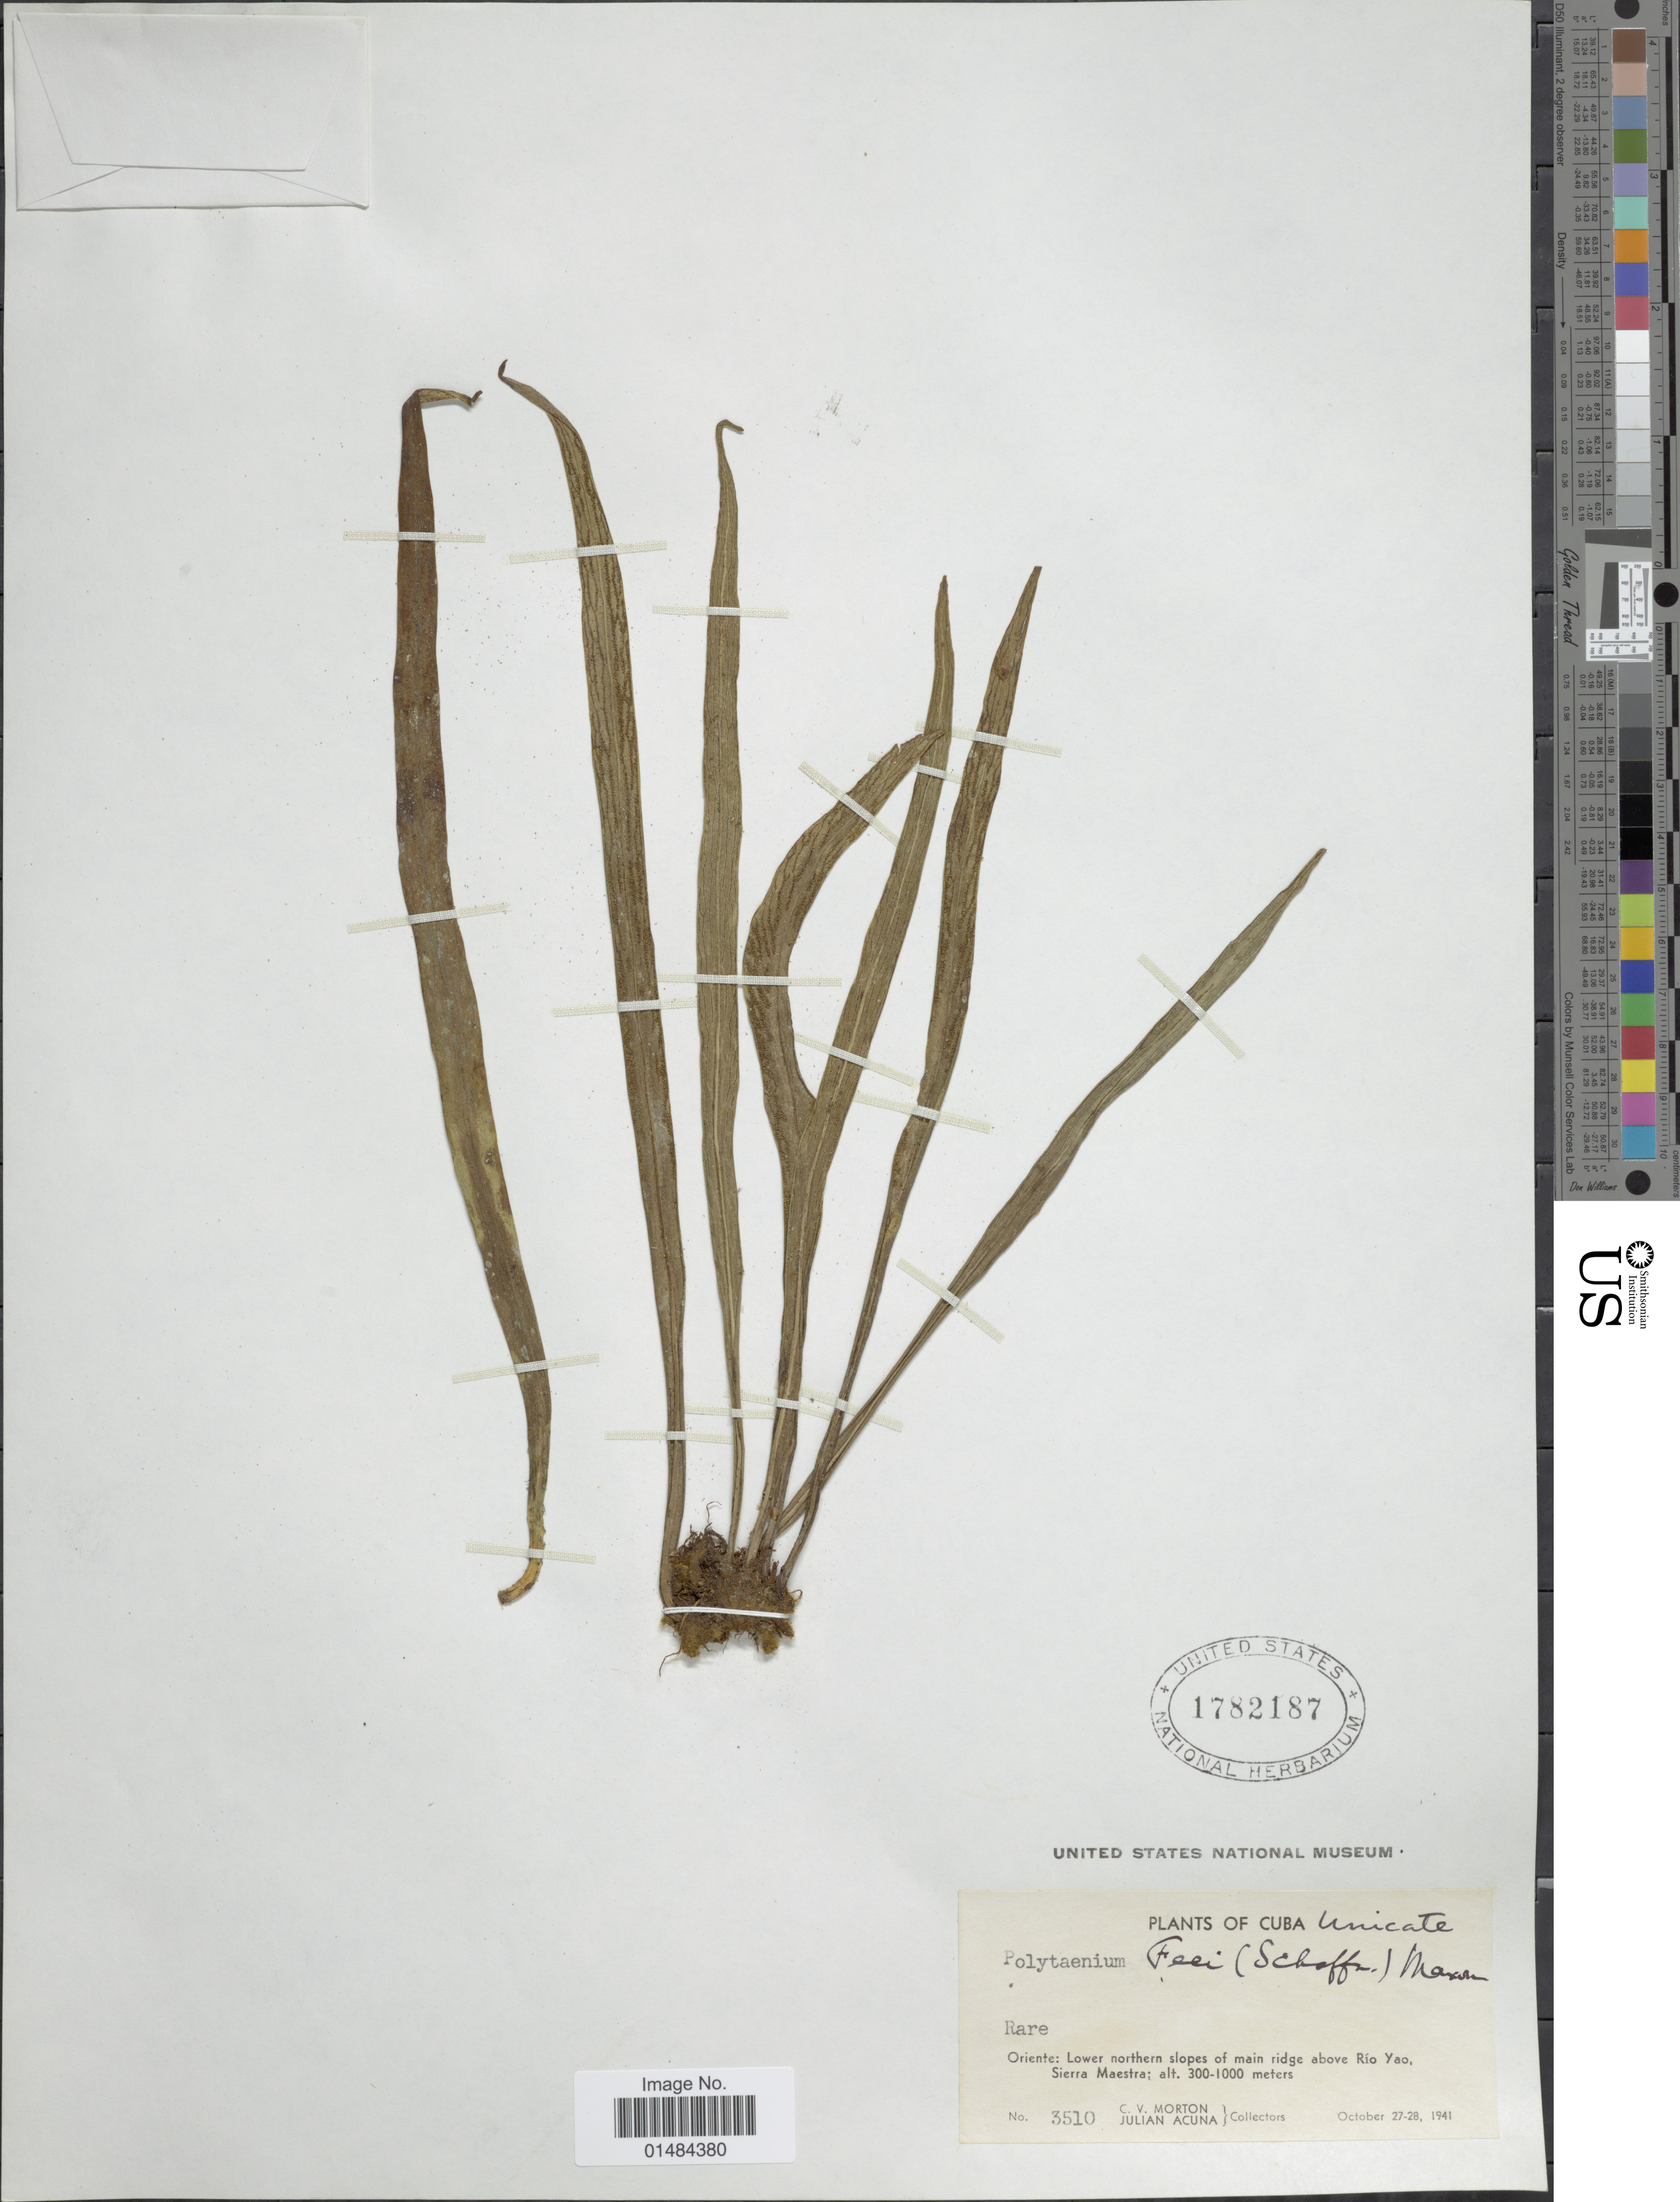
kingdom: Plantae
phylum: Tracheophyta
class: Polypodiopsida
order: Polypodiales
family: Pteridaceae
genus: Polytaenium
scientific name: Polytaenium lanceolatum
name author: (L.) Desv.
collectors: C. V. Morton & J. B. Acuña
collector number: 3510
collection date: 1941-10-27/1941-10-28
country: Cuba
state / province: Oriente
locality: Cuba, Lower northern slopes of main ridge above Río Yao, Sierra Maestra.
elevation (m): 300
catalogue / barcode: US 1782187